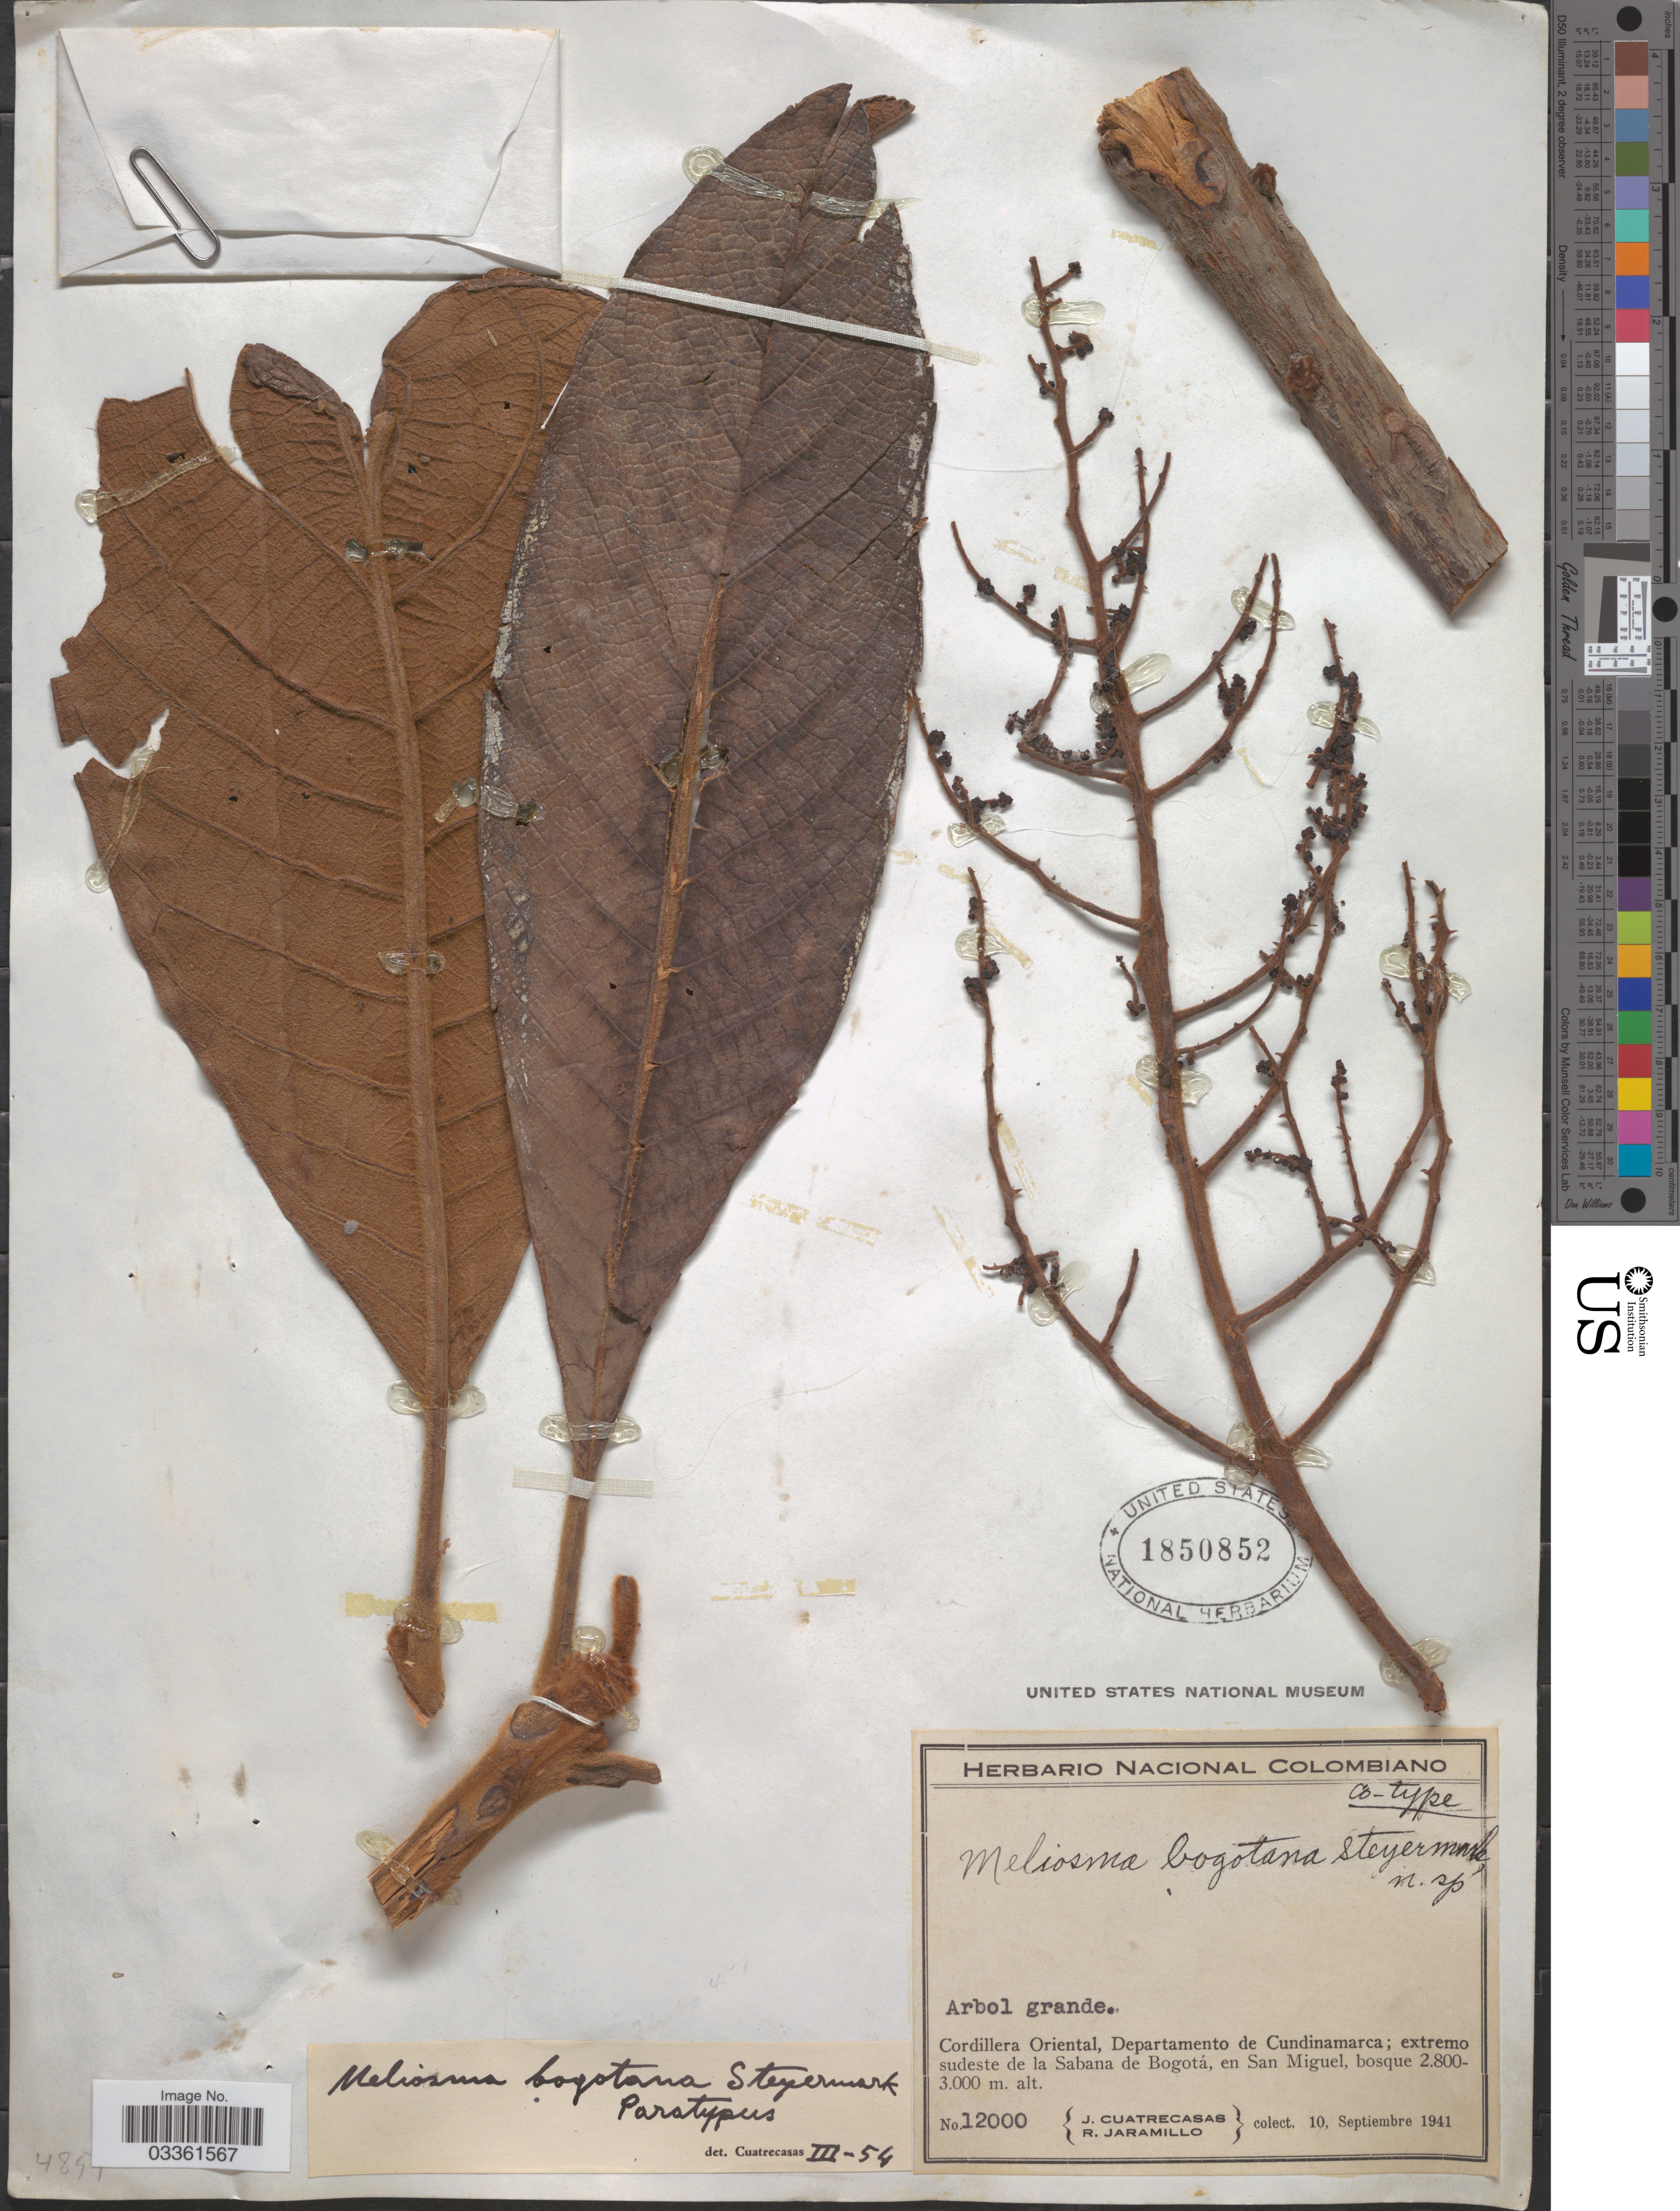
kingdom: Plantae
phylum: Tracheophyta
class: Magnoliopsida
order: Proteales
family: Sabiaceae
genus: Meliosma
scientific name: Meliosma bogotana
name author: Steyerm.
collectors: J. Cuatrecasas & R. Jaramillo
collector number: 12000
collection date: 1941-09-10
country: Colombia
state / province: Cundinamarca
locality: Cordillera Oriental, Departamento de Cundinamarca; extremo sudeste de la Sabana de Bogotá, en San Miquel.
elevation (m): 2800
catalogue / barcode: US 1850852